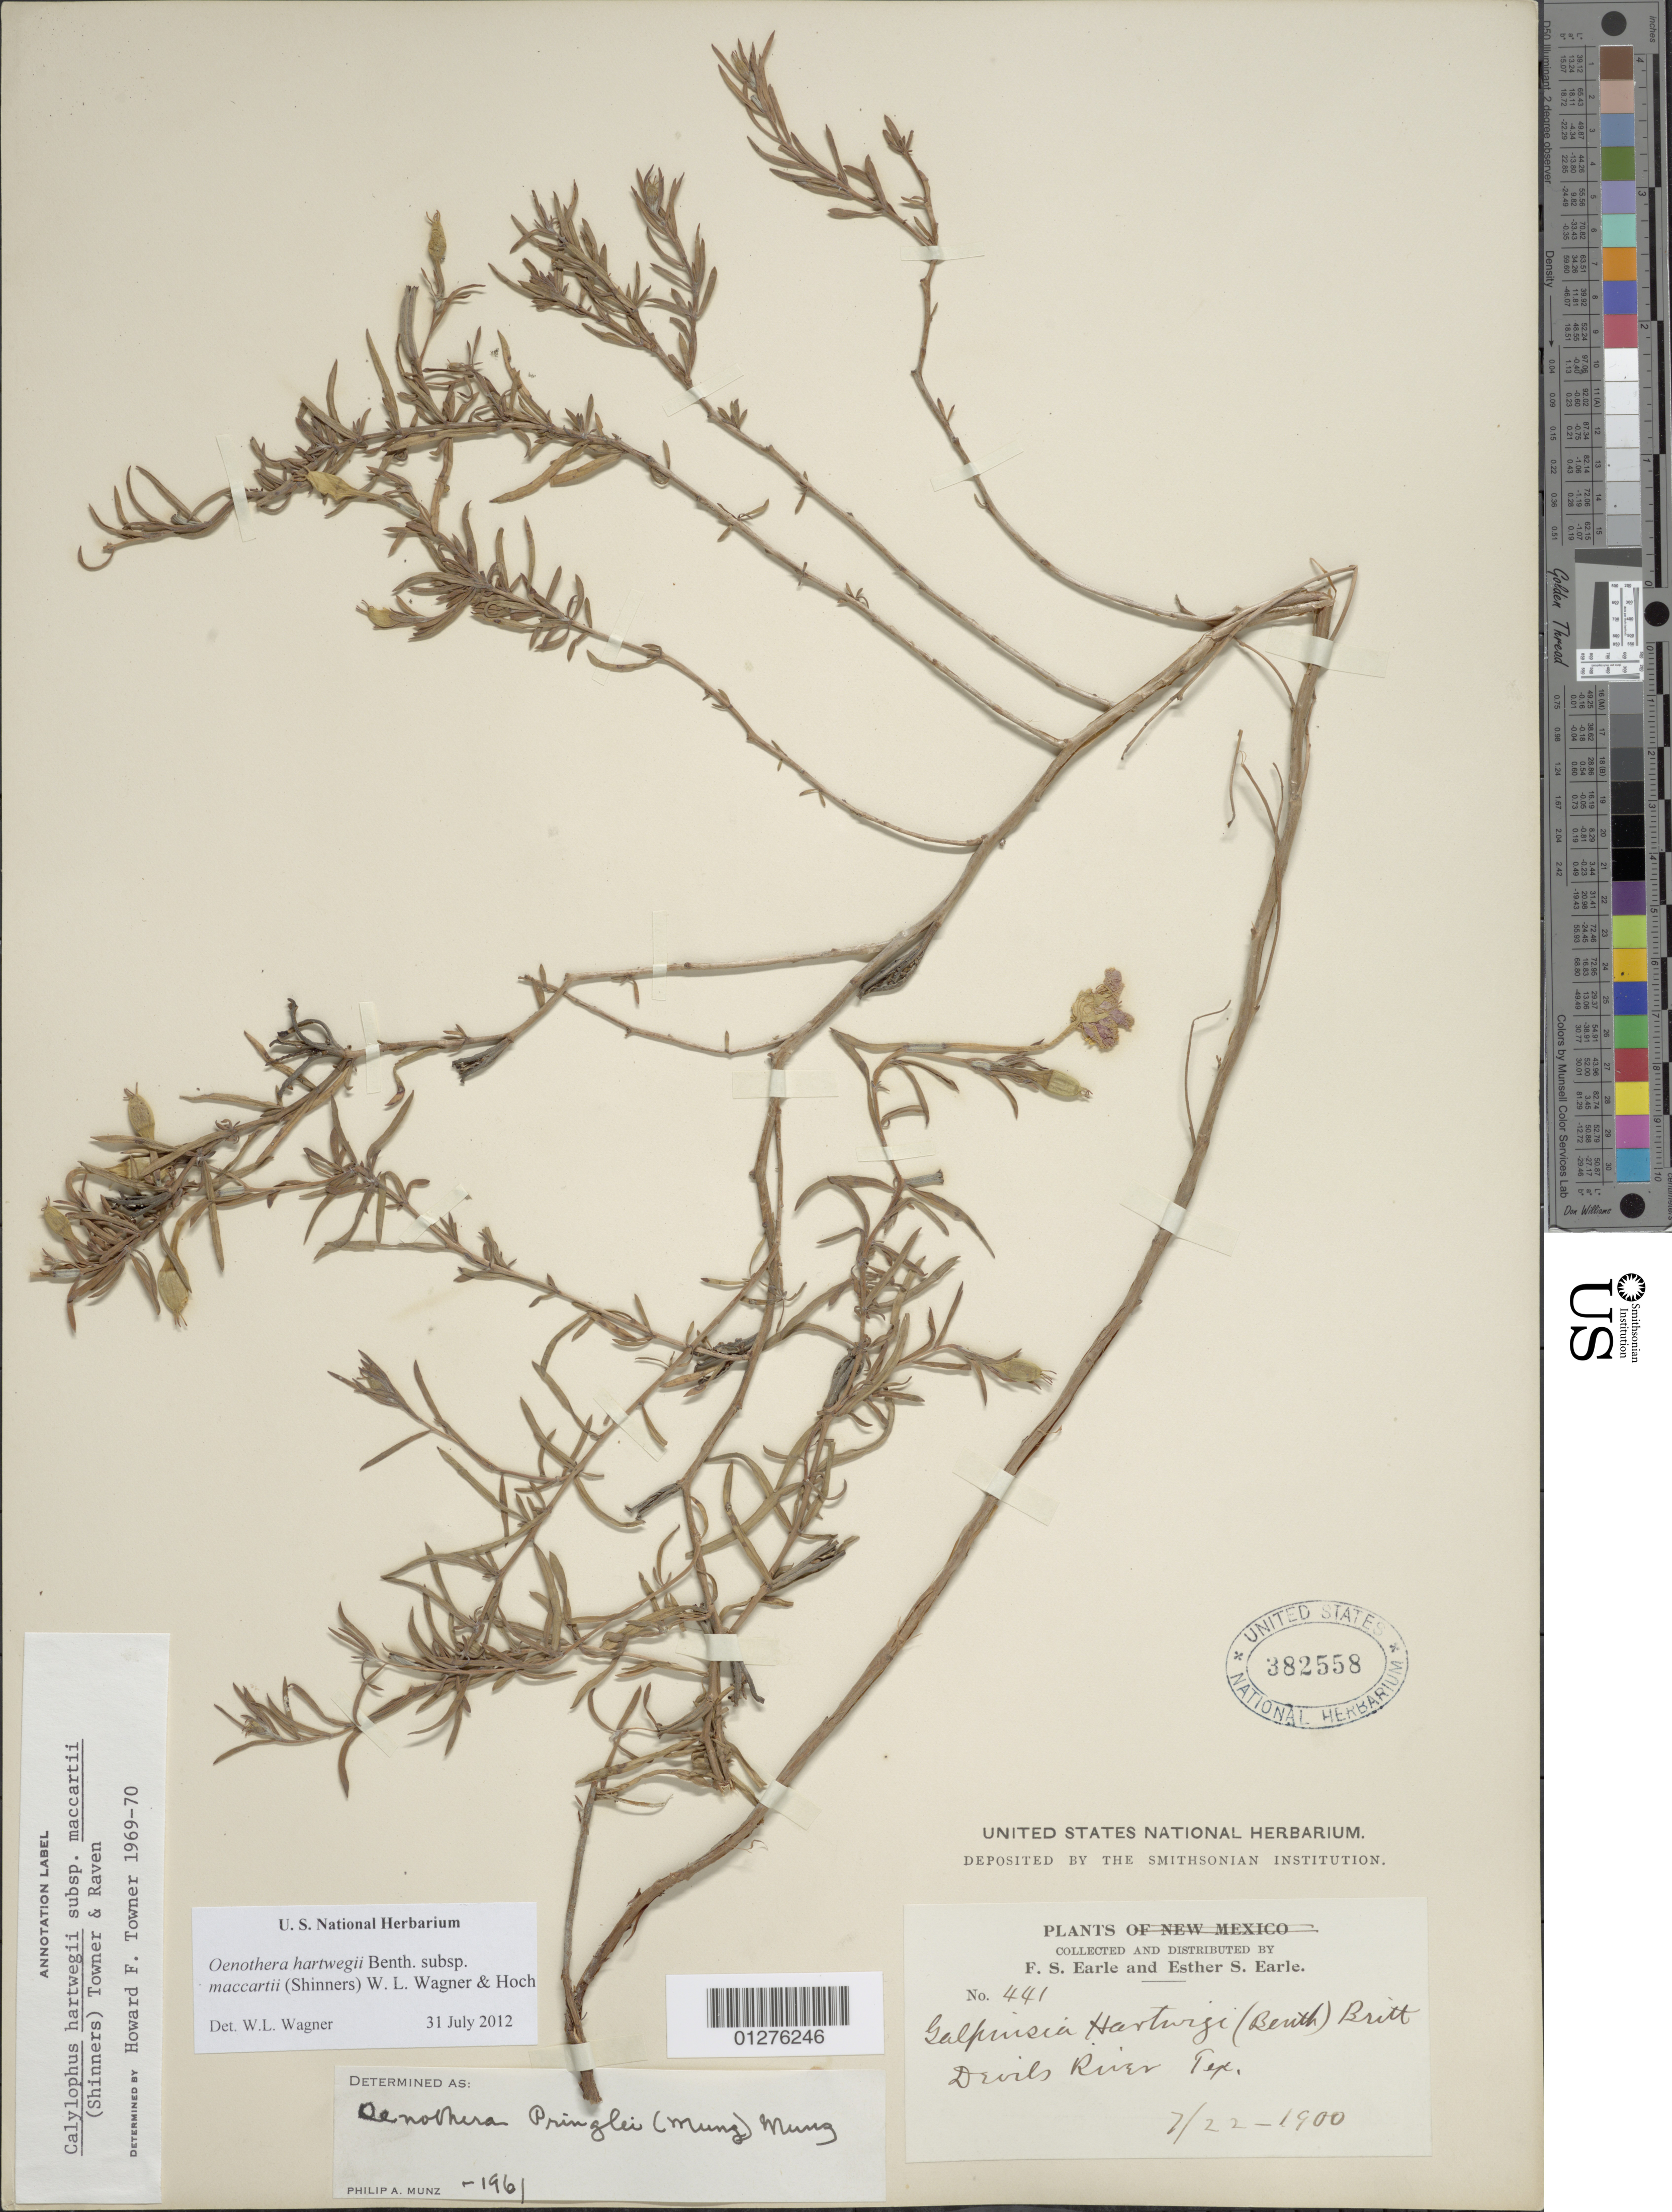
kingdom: Plantae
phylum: Tracheophyta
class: Magnoliopsida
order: Myrtales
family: Onagraceae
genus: Oenothera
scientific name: Oenothera hartwegii subsp. maccartii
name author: (Shinners) W.L. Wagner & Hoch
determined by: Wagner, W. L., (BOT), Smithsonian Institution - National Museum of Natural History (UNITED STATES)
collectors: J. Reverchon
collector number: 441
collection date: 1900-07-22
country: United States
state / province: Texas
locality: Devils River.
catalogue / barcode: US 382558